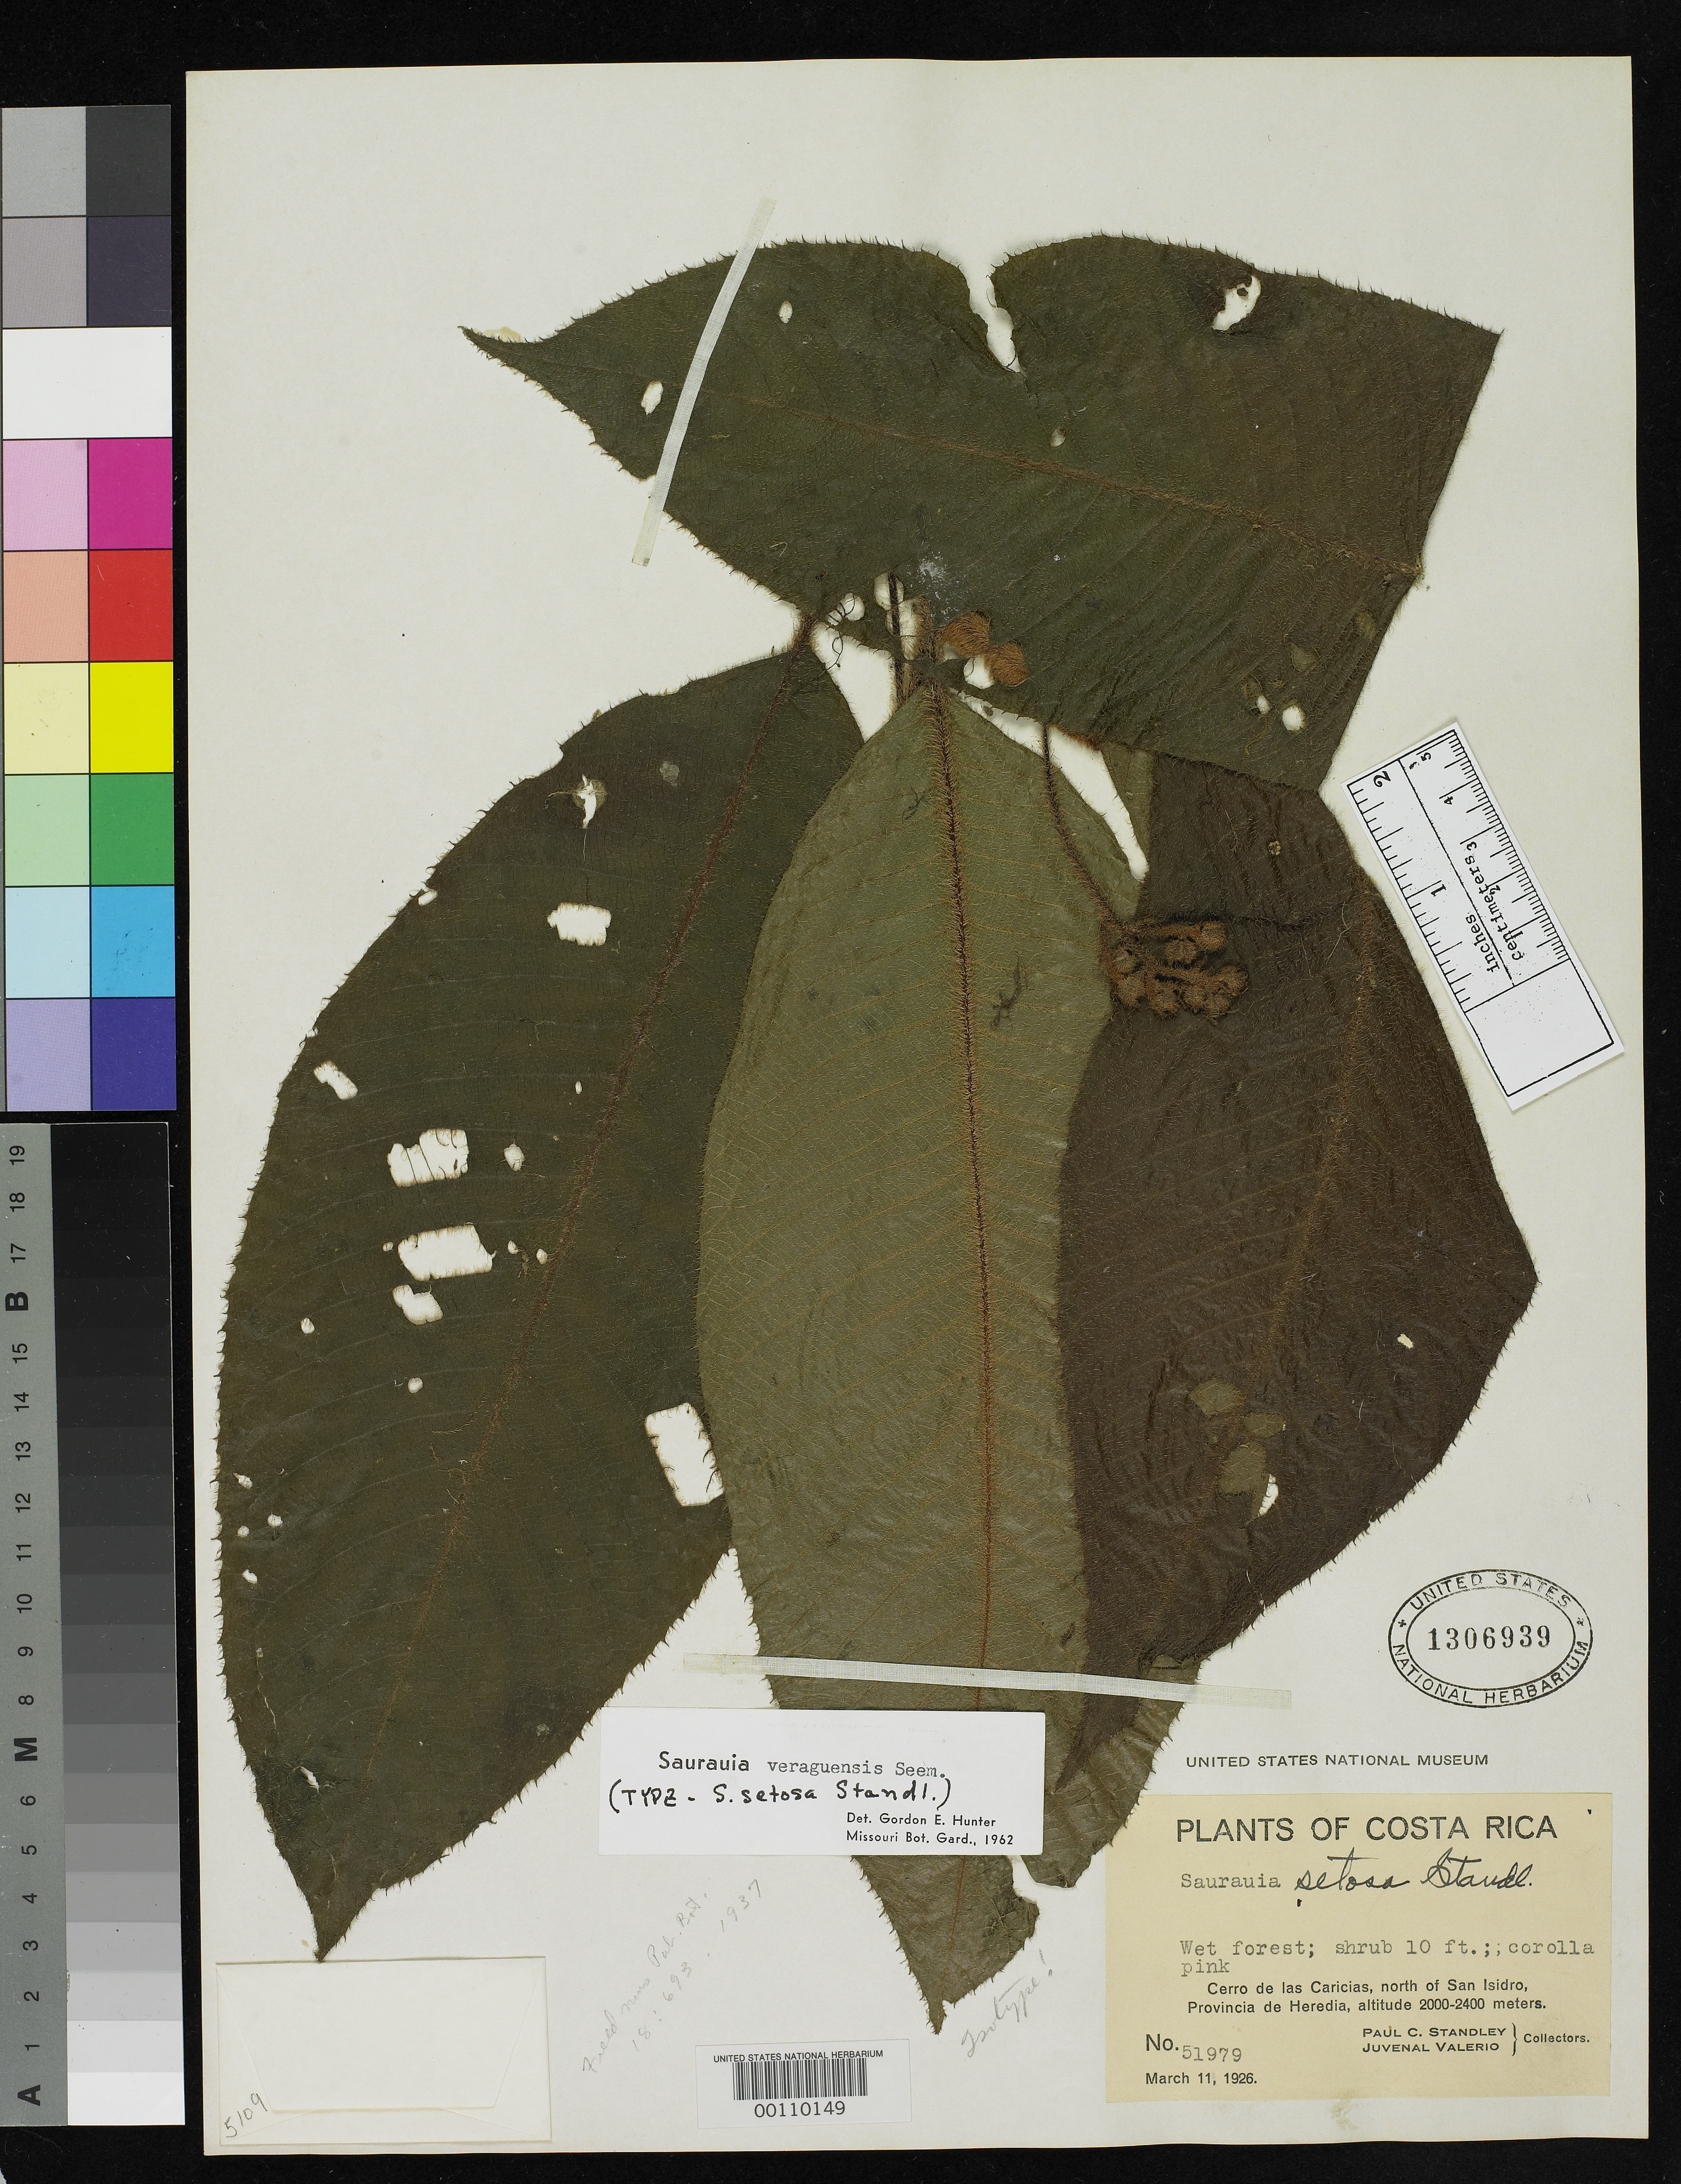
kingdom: Plantae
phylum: Tracheophyta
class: Magnoliopsida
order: Ericales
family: Actinidiaceae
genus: Saurauia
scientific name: Saurauia setosa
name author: Standl.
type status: Isotype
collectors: P. C. Standley & J. Valerio R.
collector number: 51979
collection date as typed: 11 Mar 1926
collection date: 1926-03-11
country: Costa Rica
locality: Cerro de Lascaricias, N of San Isidro de Heredia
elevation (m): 2000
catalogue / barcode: US 1306939